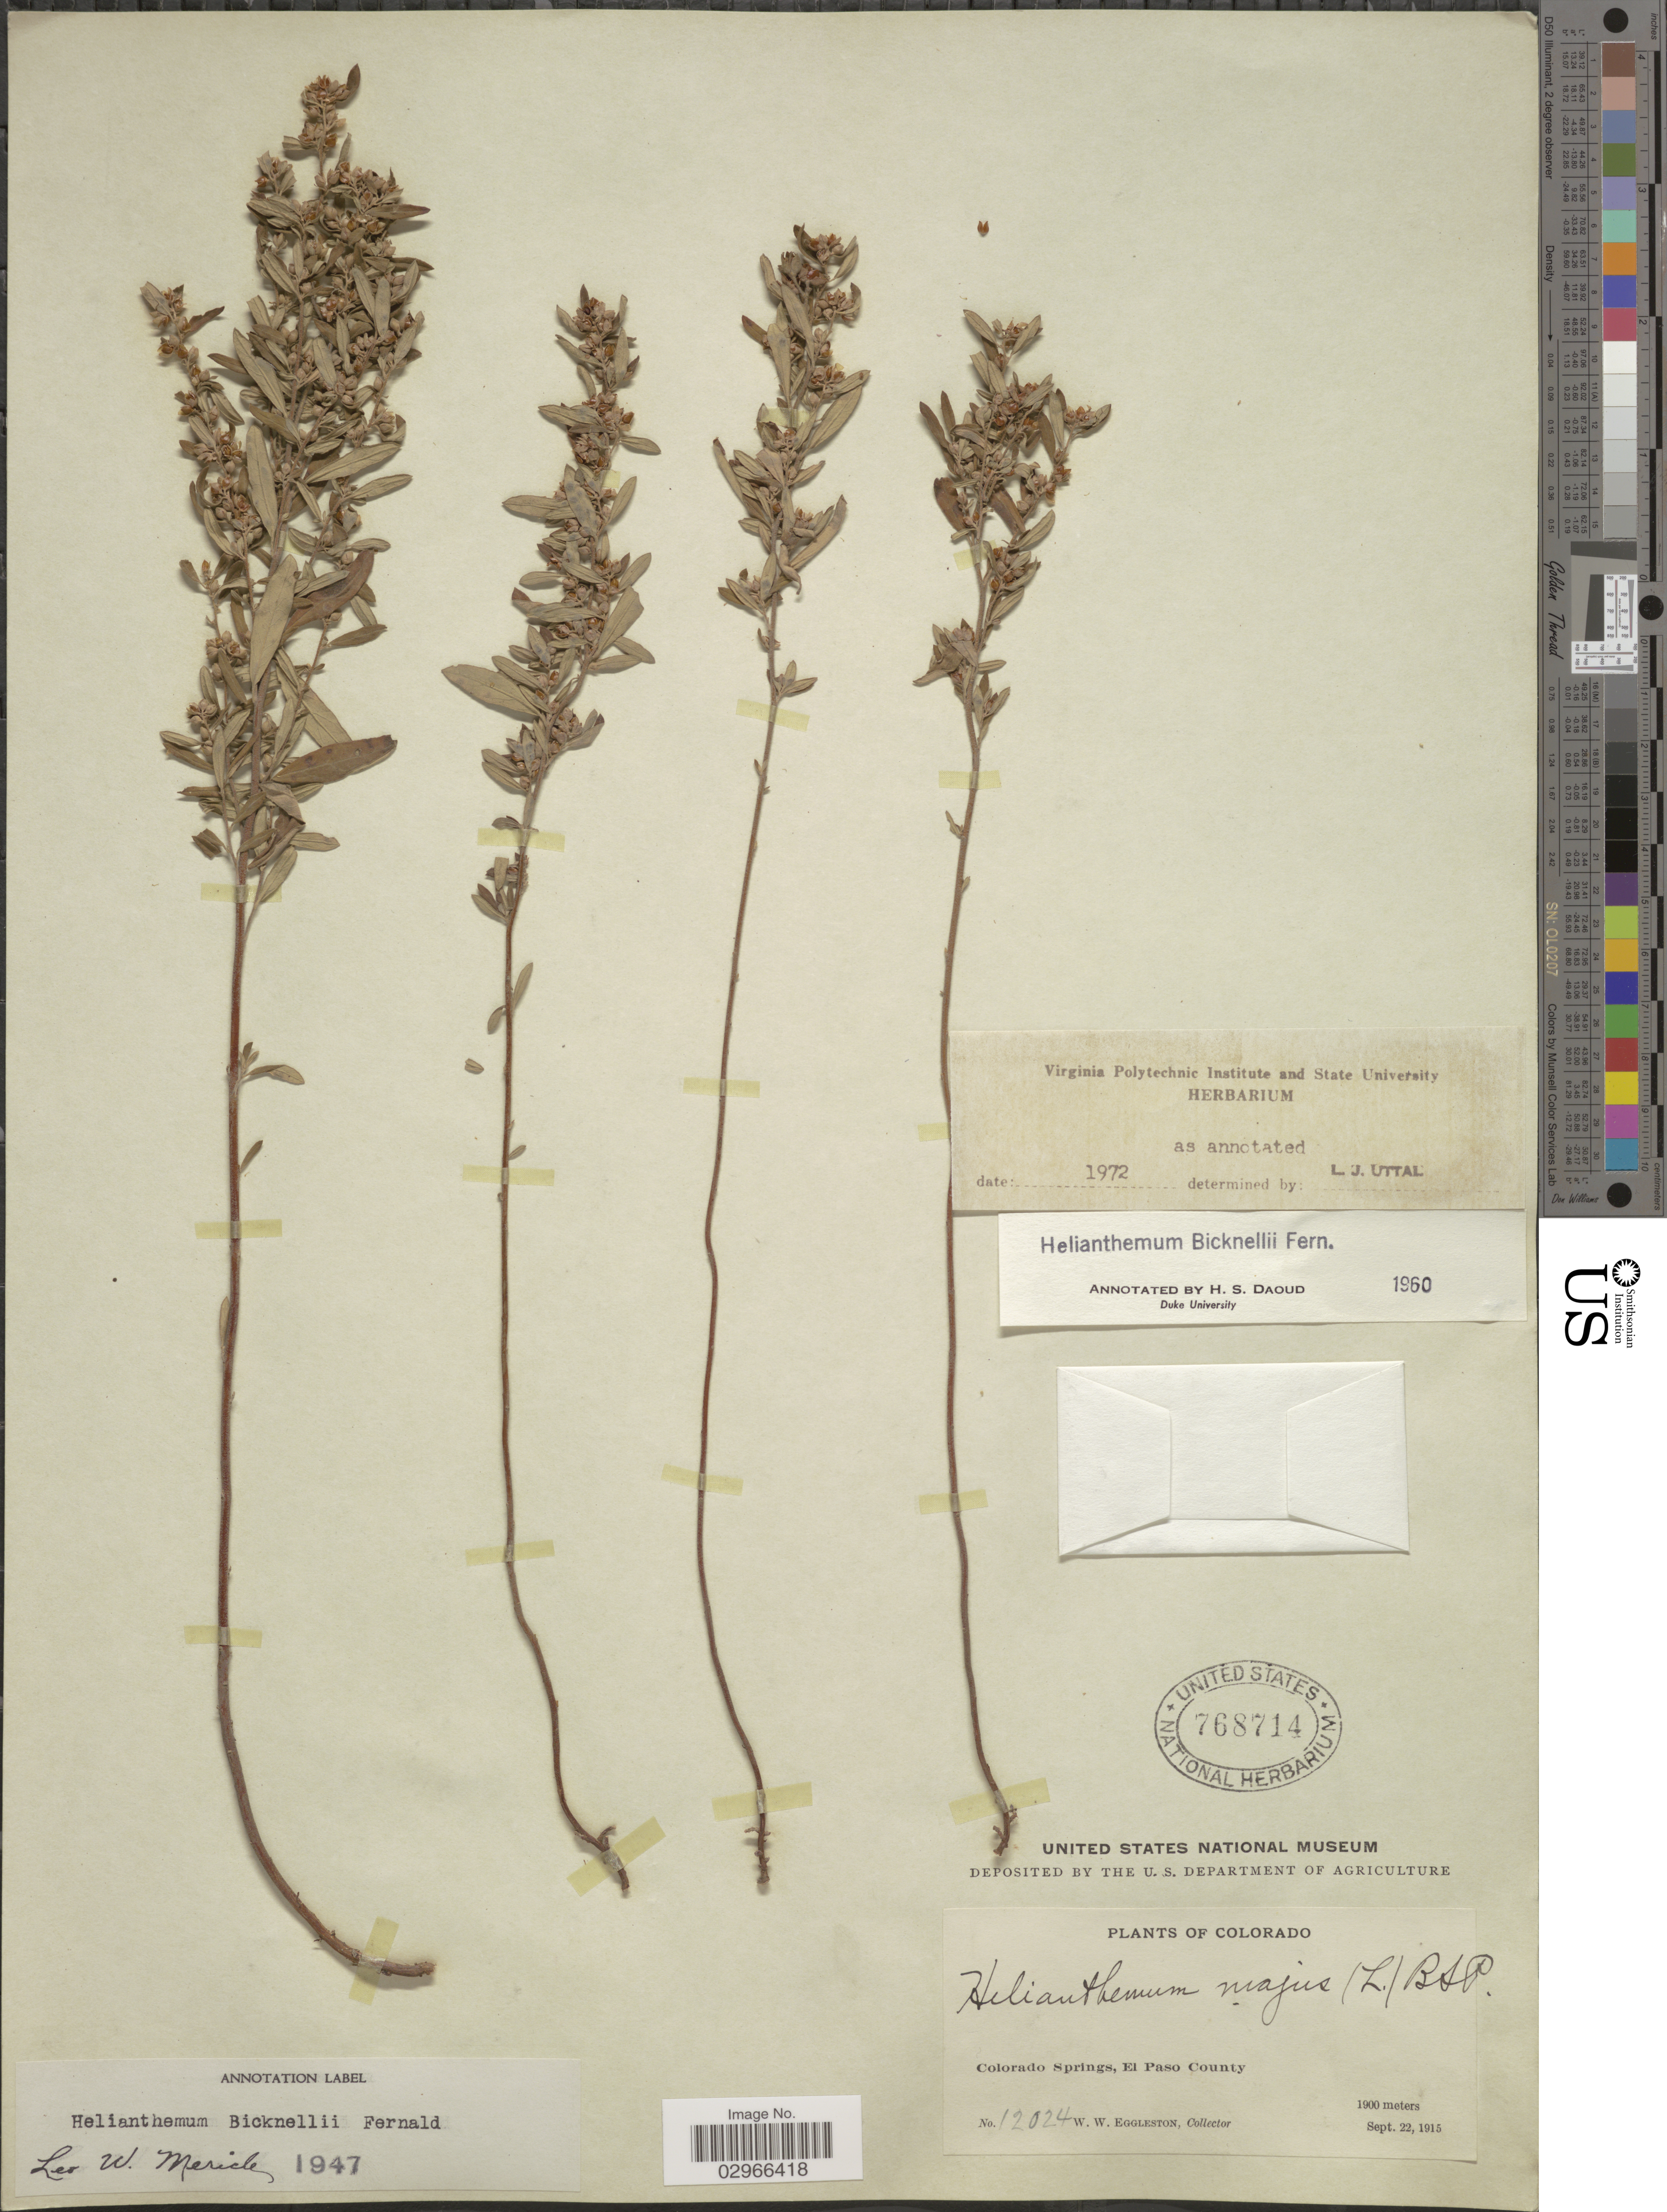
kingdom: Plantae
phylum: Tracheophyta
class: Magnoliopsida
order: Malvales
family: Cistaceae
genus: Helianthemum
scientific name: Helianthemum bicknellii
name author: Fernald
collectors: W. W. Eggleston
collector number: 12024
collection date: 1915-09-22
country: United States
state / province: Colorado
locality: Colorado Springs, El Paso County.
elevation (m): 1900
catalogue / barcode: US 768714